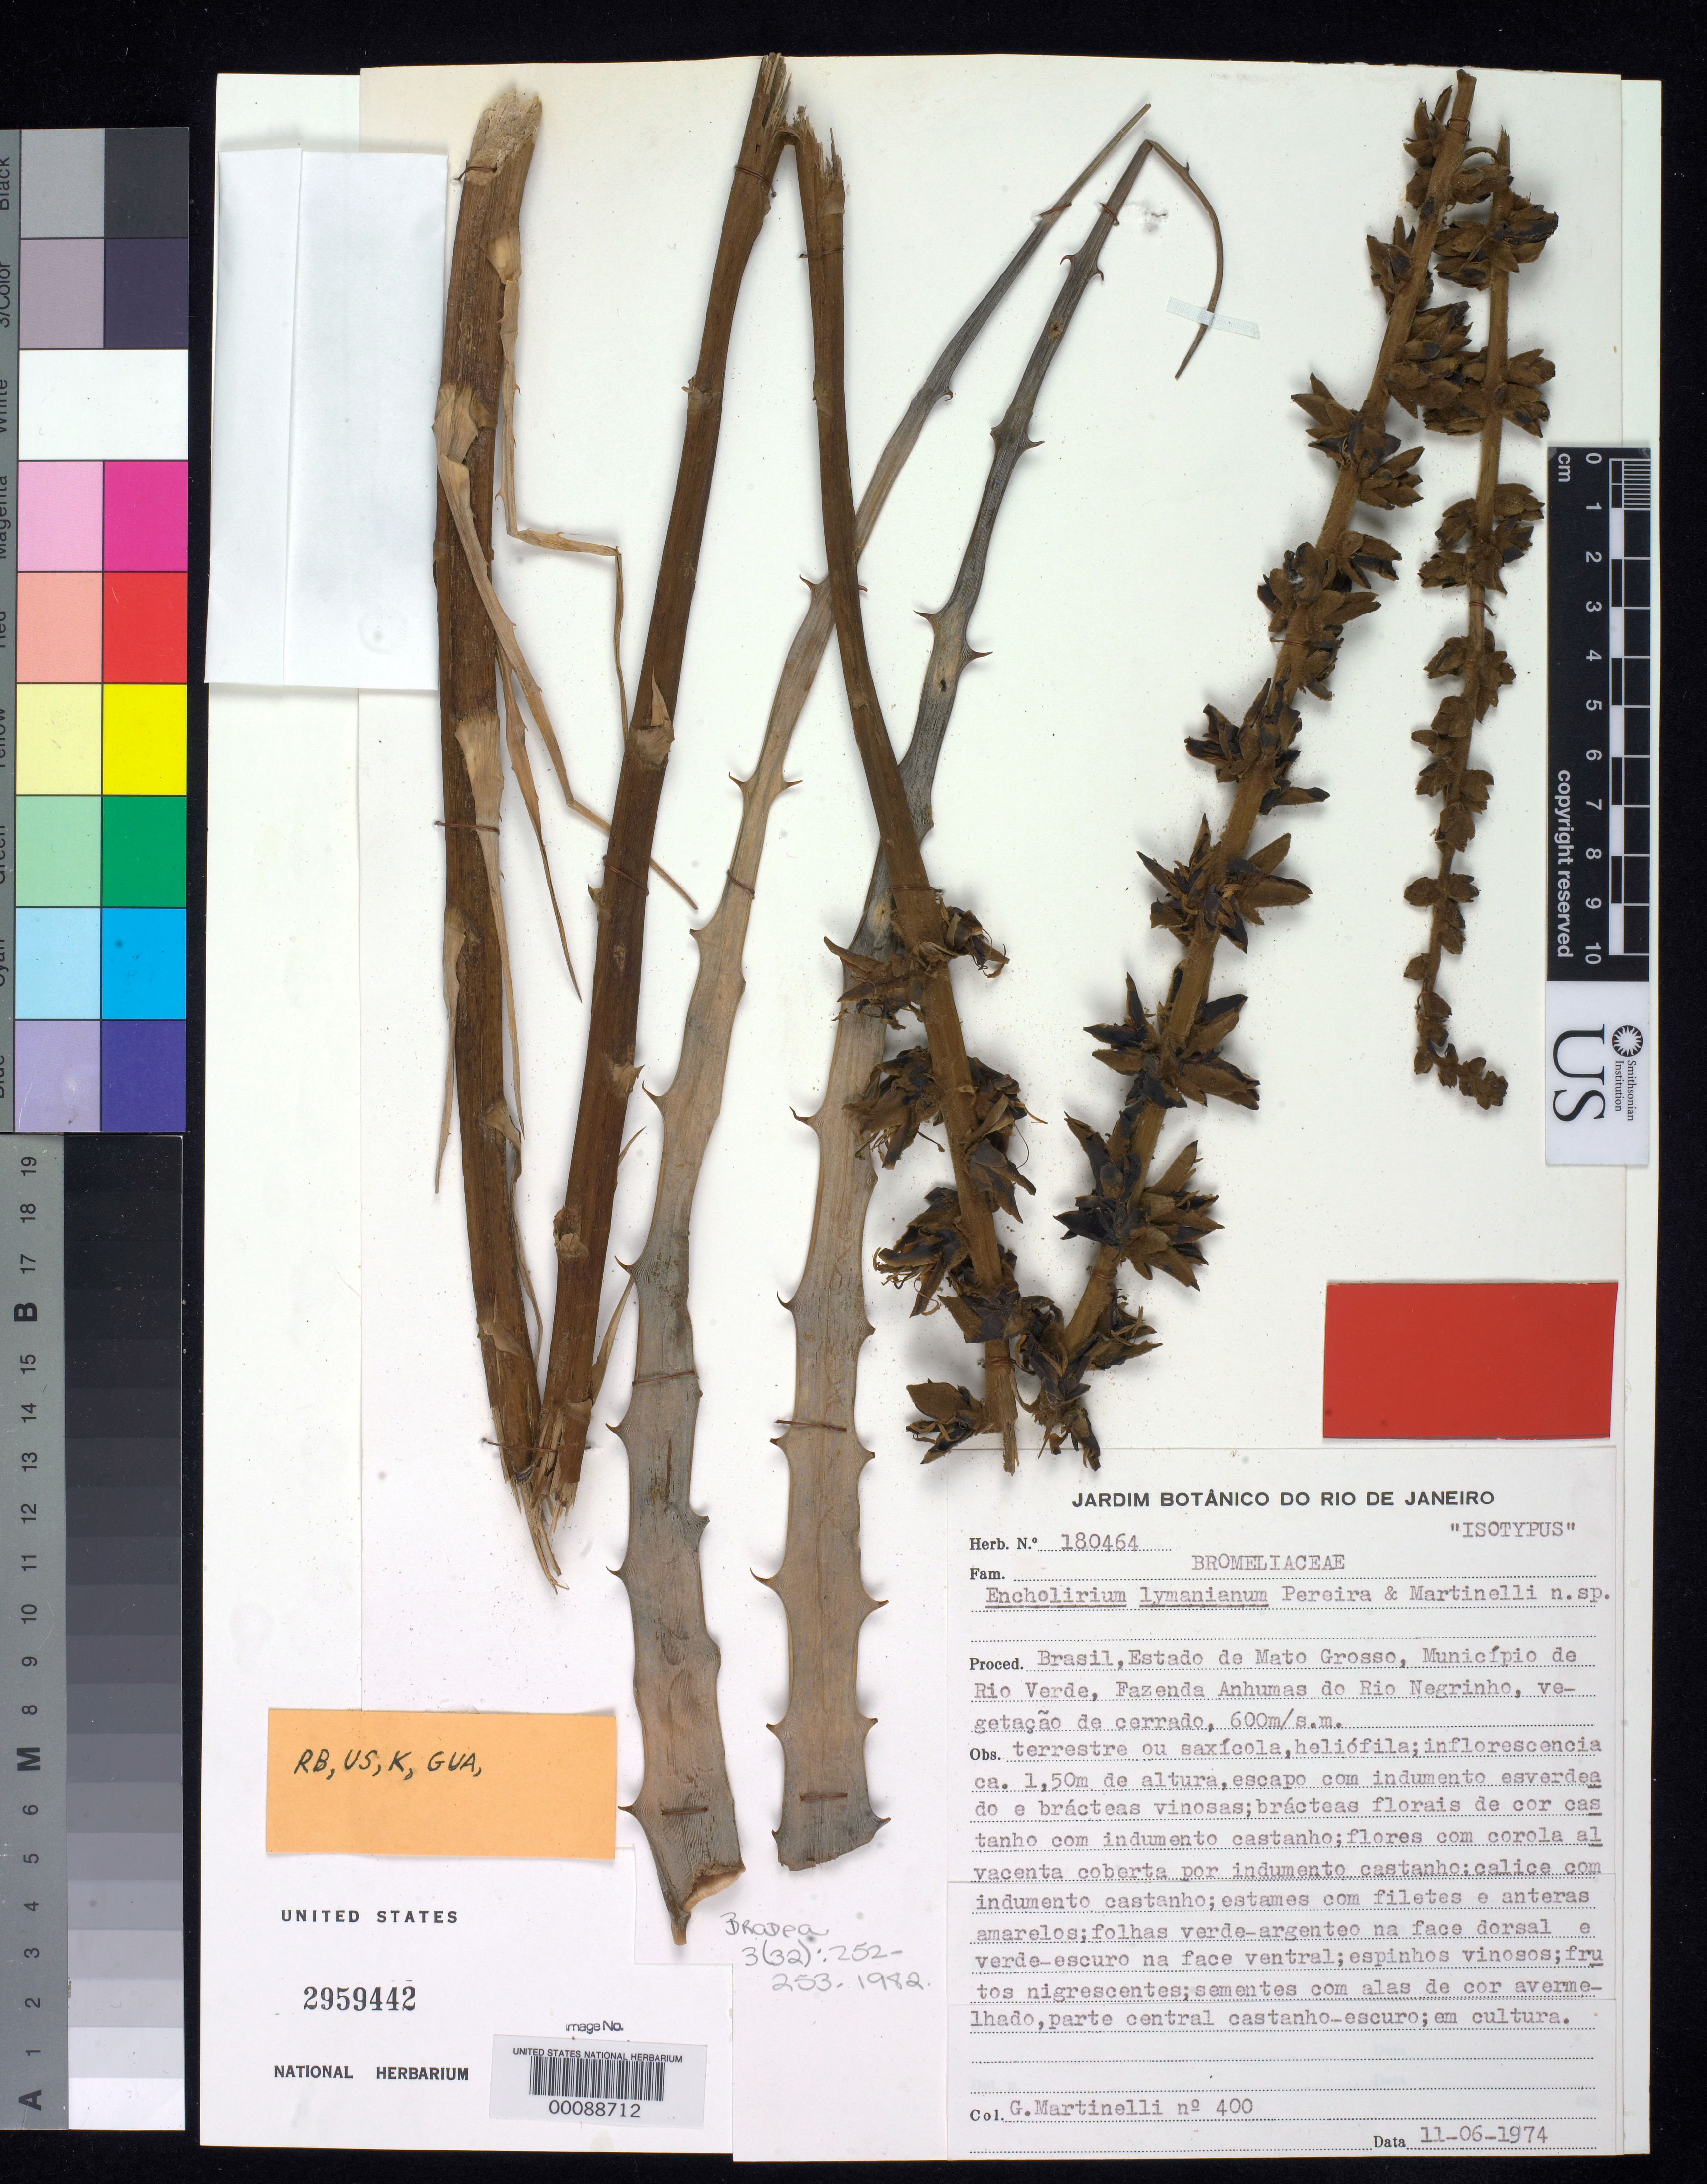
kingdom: Plantae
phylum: Tracheophyta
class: Liliopsida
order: Poales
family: Bromeliaceae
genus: Encholirium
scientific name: Encholirium lymanianum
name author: E. Pereira & Martinelli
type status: Isotype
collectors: G. Martinelli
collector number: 400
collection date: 1974-06-11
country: Brazil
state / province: Mato Grosso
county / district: Rio Verde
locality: Fazenda Anhumas do Rio Negrinho.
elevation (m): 600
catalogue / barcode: US 2959442